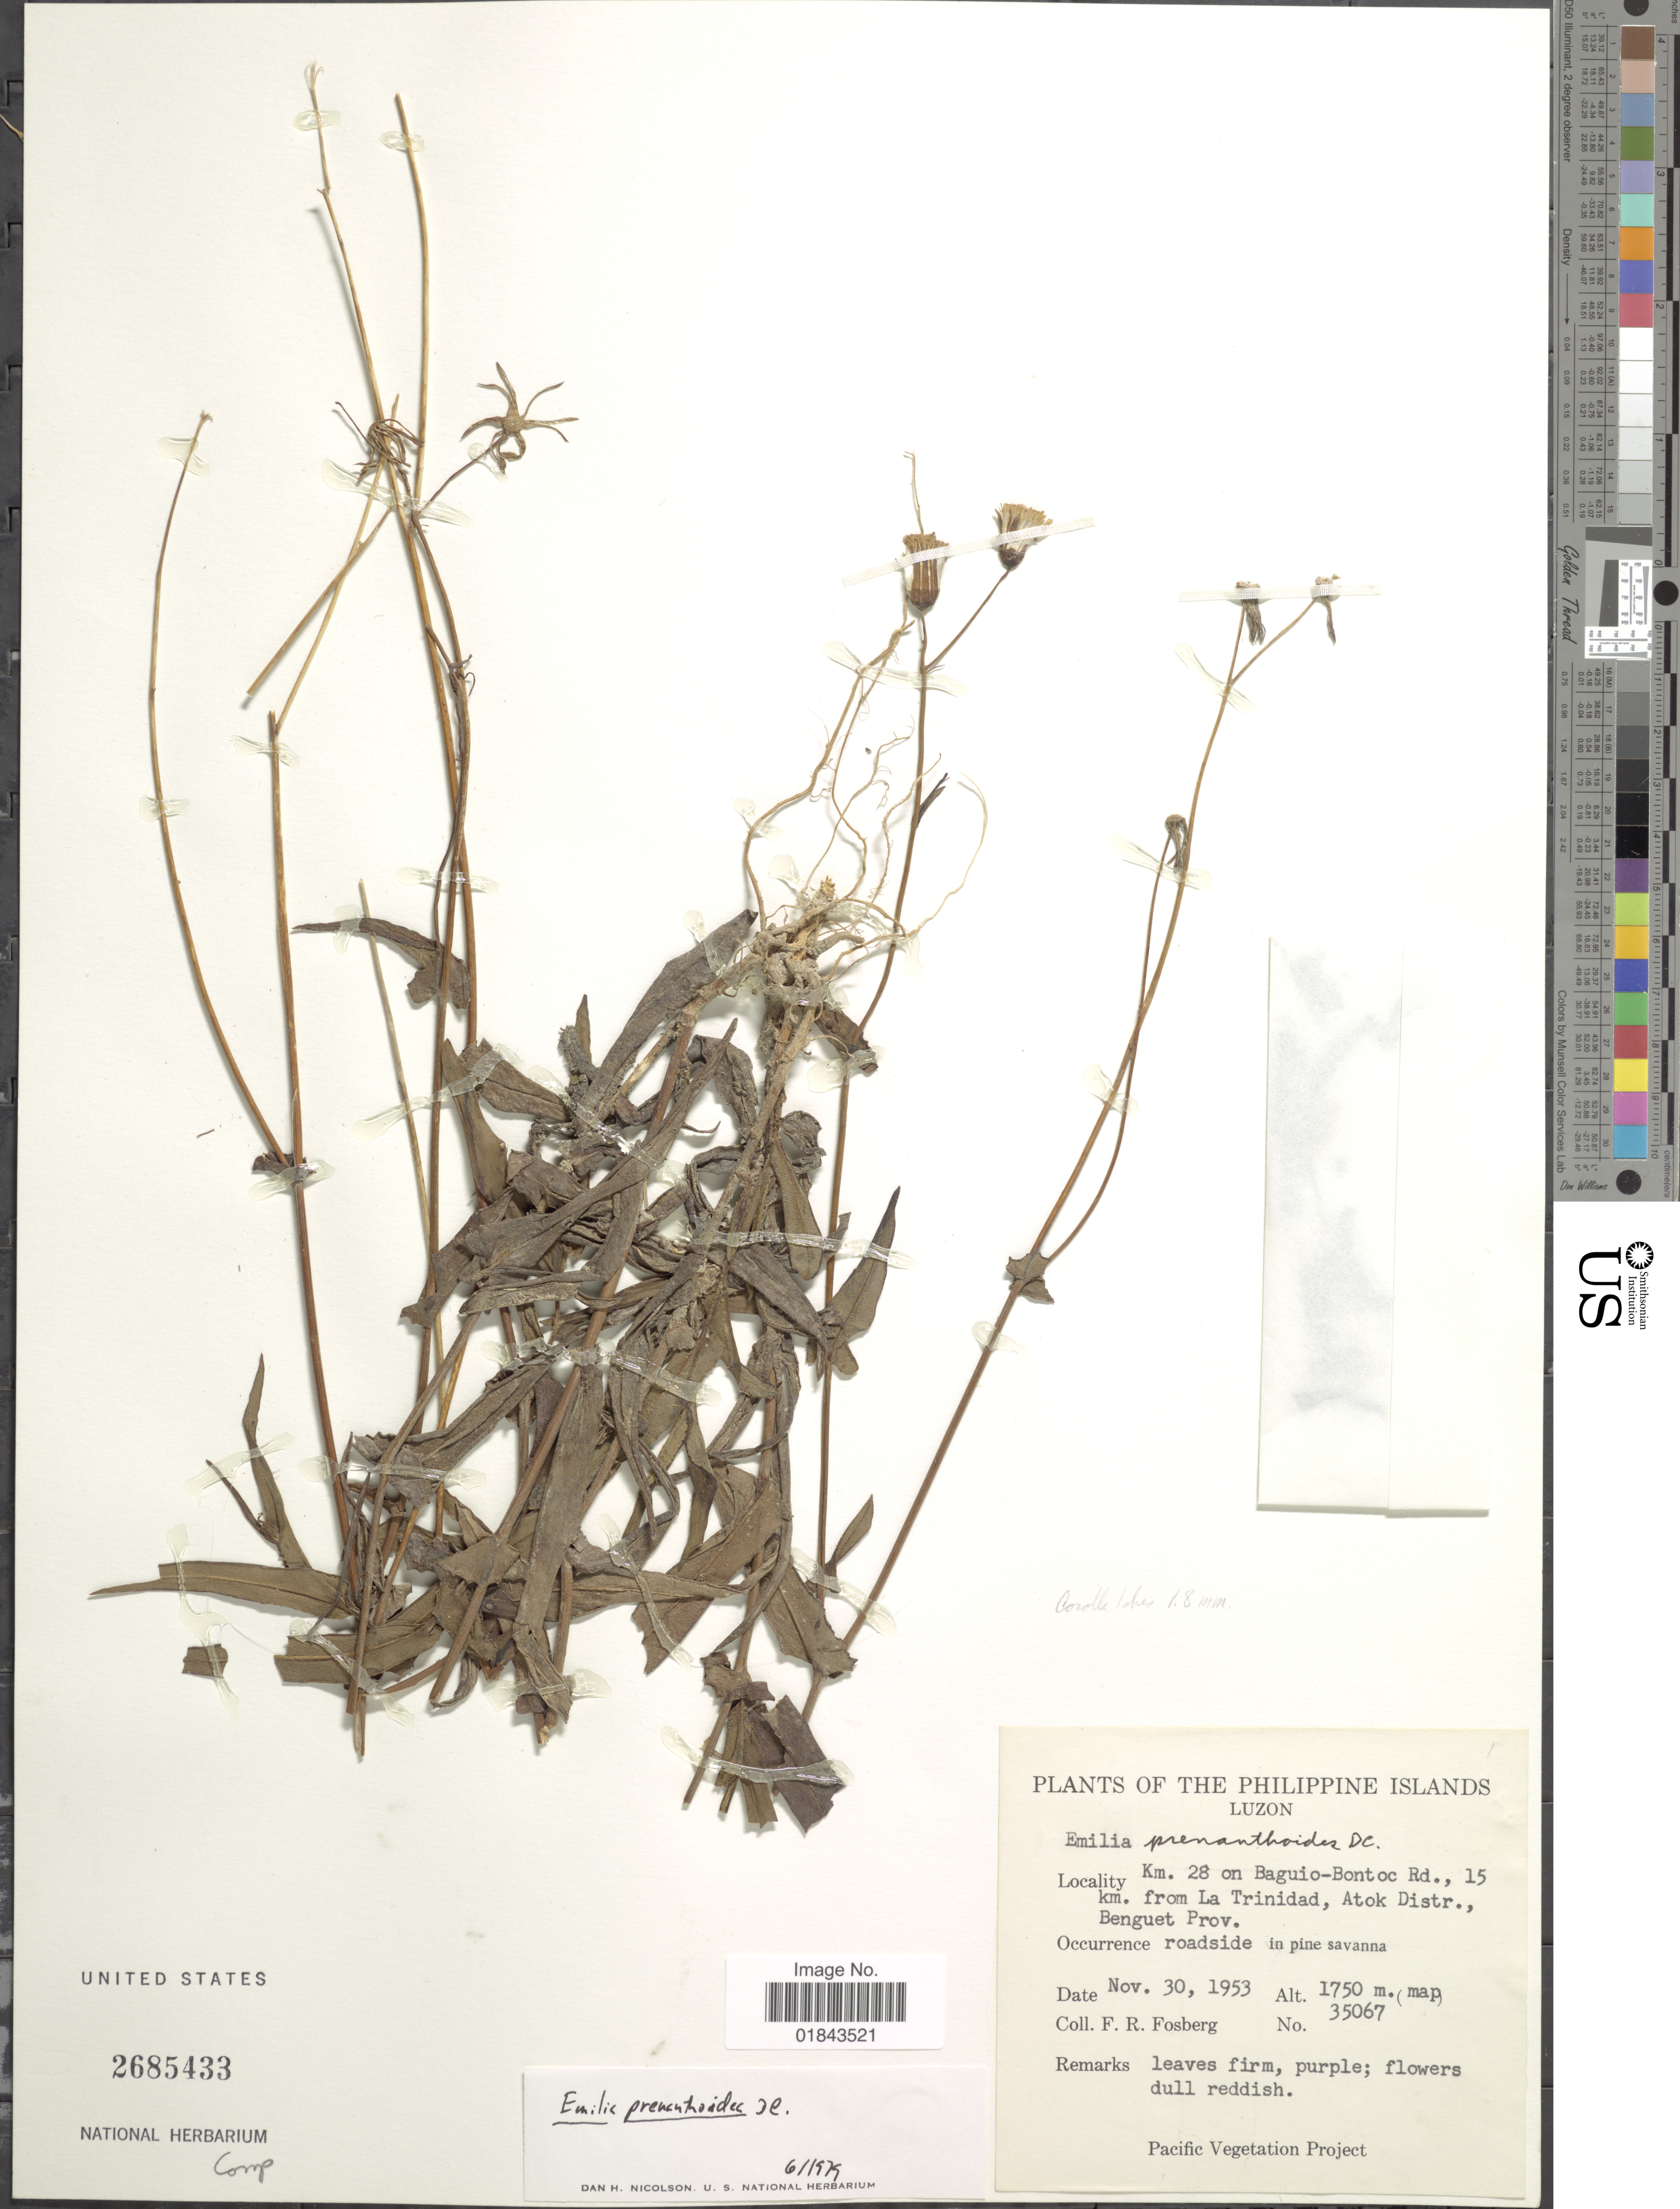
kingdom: Plantae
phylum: Tracheophyta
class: Magnoliopsida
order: Asterales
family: Asteraceae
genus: Emilia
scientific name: Emilia prenanthoidea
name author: DC.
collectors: F. R. Fosberg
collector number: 35067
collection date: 1953-11-30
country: Philippines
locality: The Philippine Island, Luzon, Km. 28 on Baguio-Bontoc Rd., 15 km. from La Trinidad, Atock Distr., Benguet Prov.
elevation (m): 1750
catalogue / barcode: US 2685433